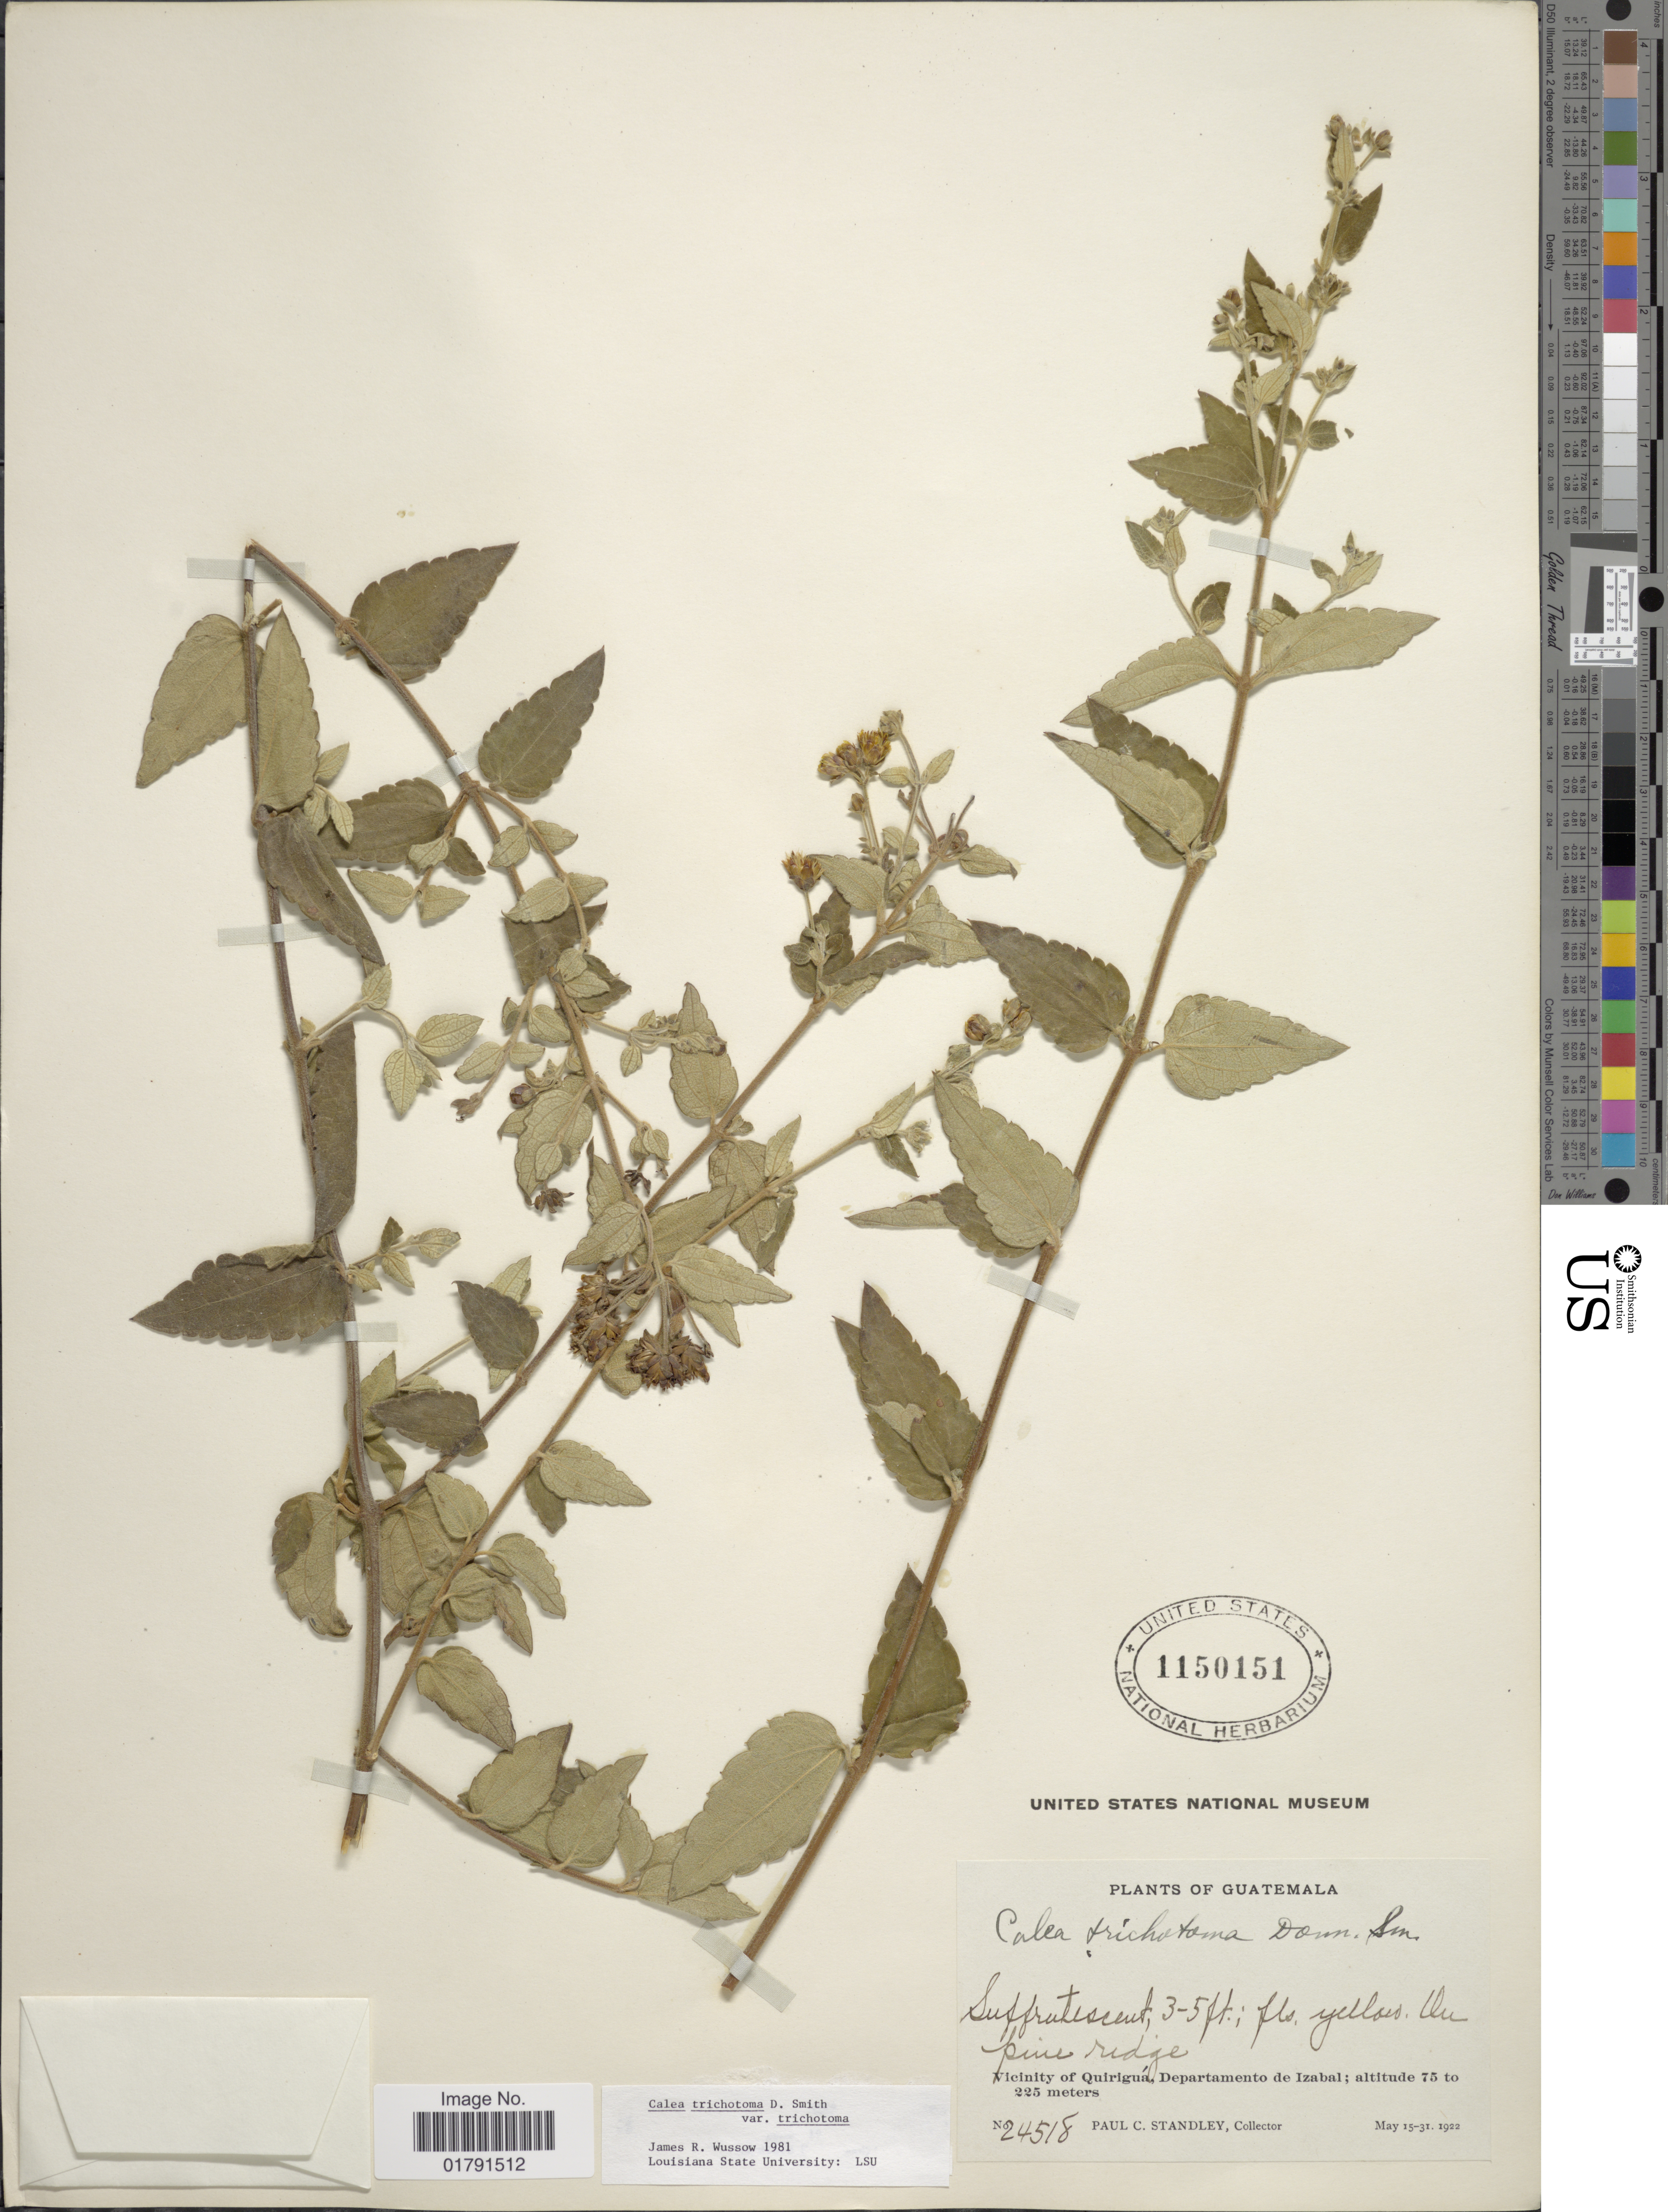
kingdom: Plantae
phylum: Tracheophyta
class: Magnoliopsida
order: Asterales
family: Asteraceae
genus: Calea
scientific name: Calea trichotoma var. trichotoma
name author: Donn. Sm.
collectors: P. C. Standley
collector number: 24518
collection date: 1922-05-15/1922-05-31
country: Guatemala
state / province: Izabal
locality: Vicinity of Quirigua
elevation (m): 75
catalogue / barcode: US 1150151